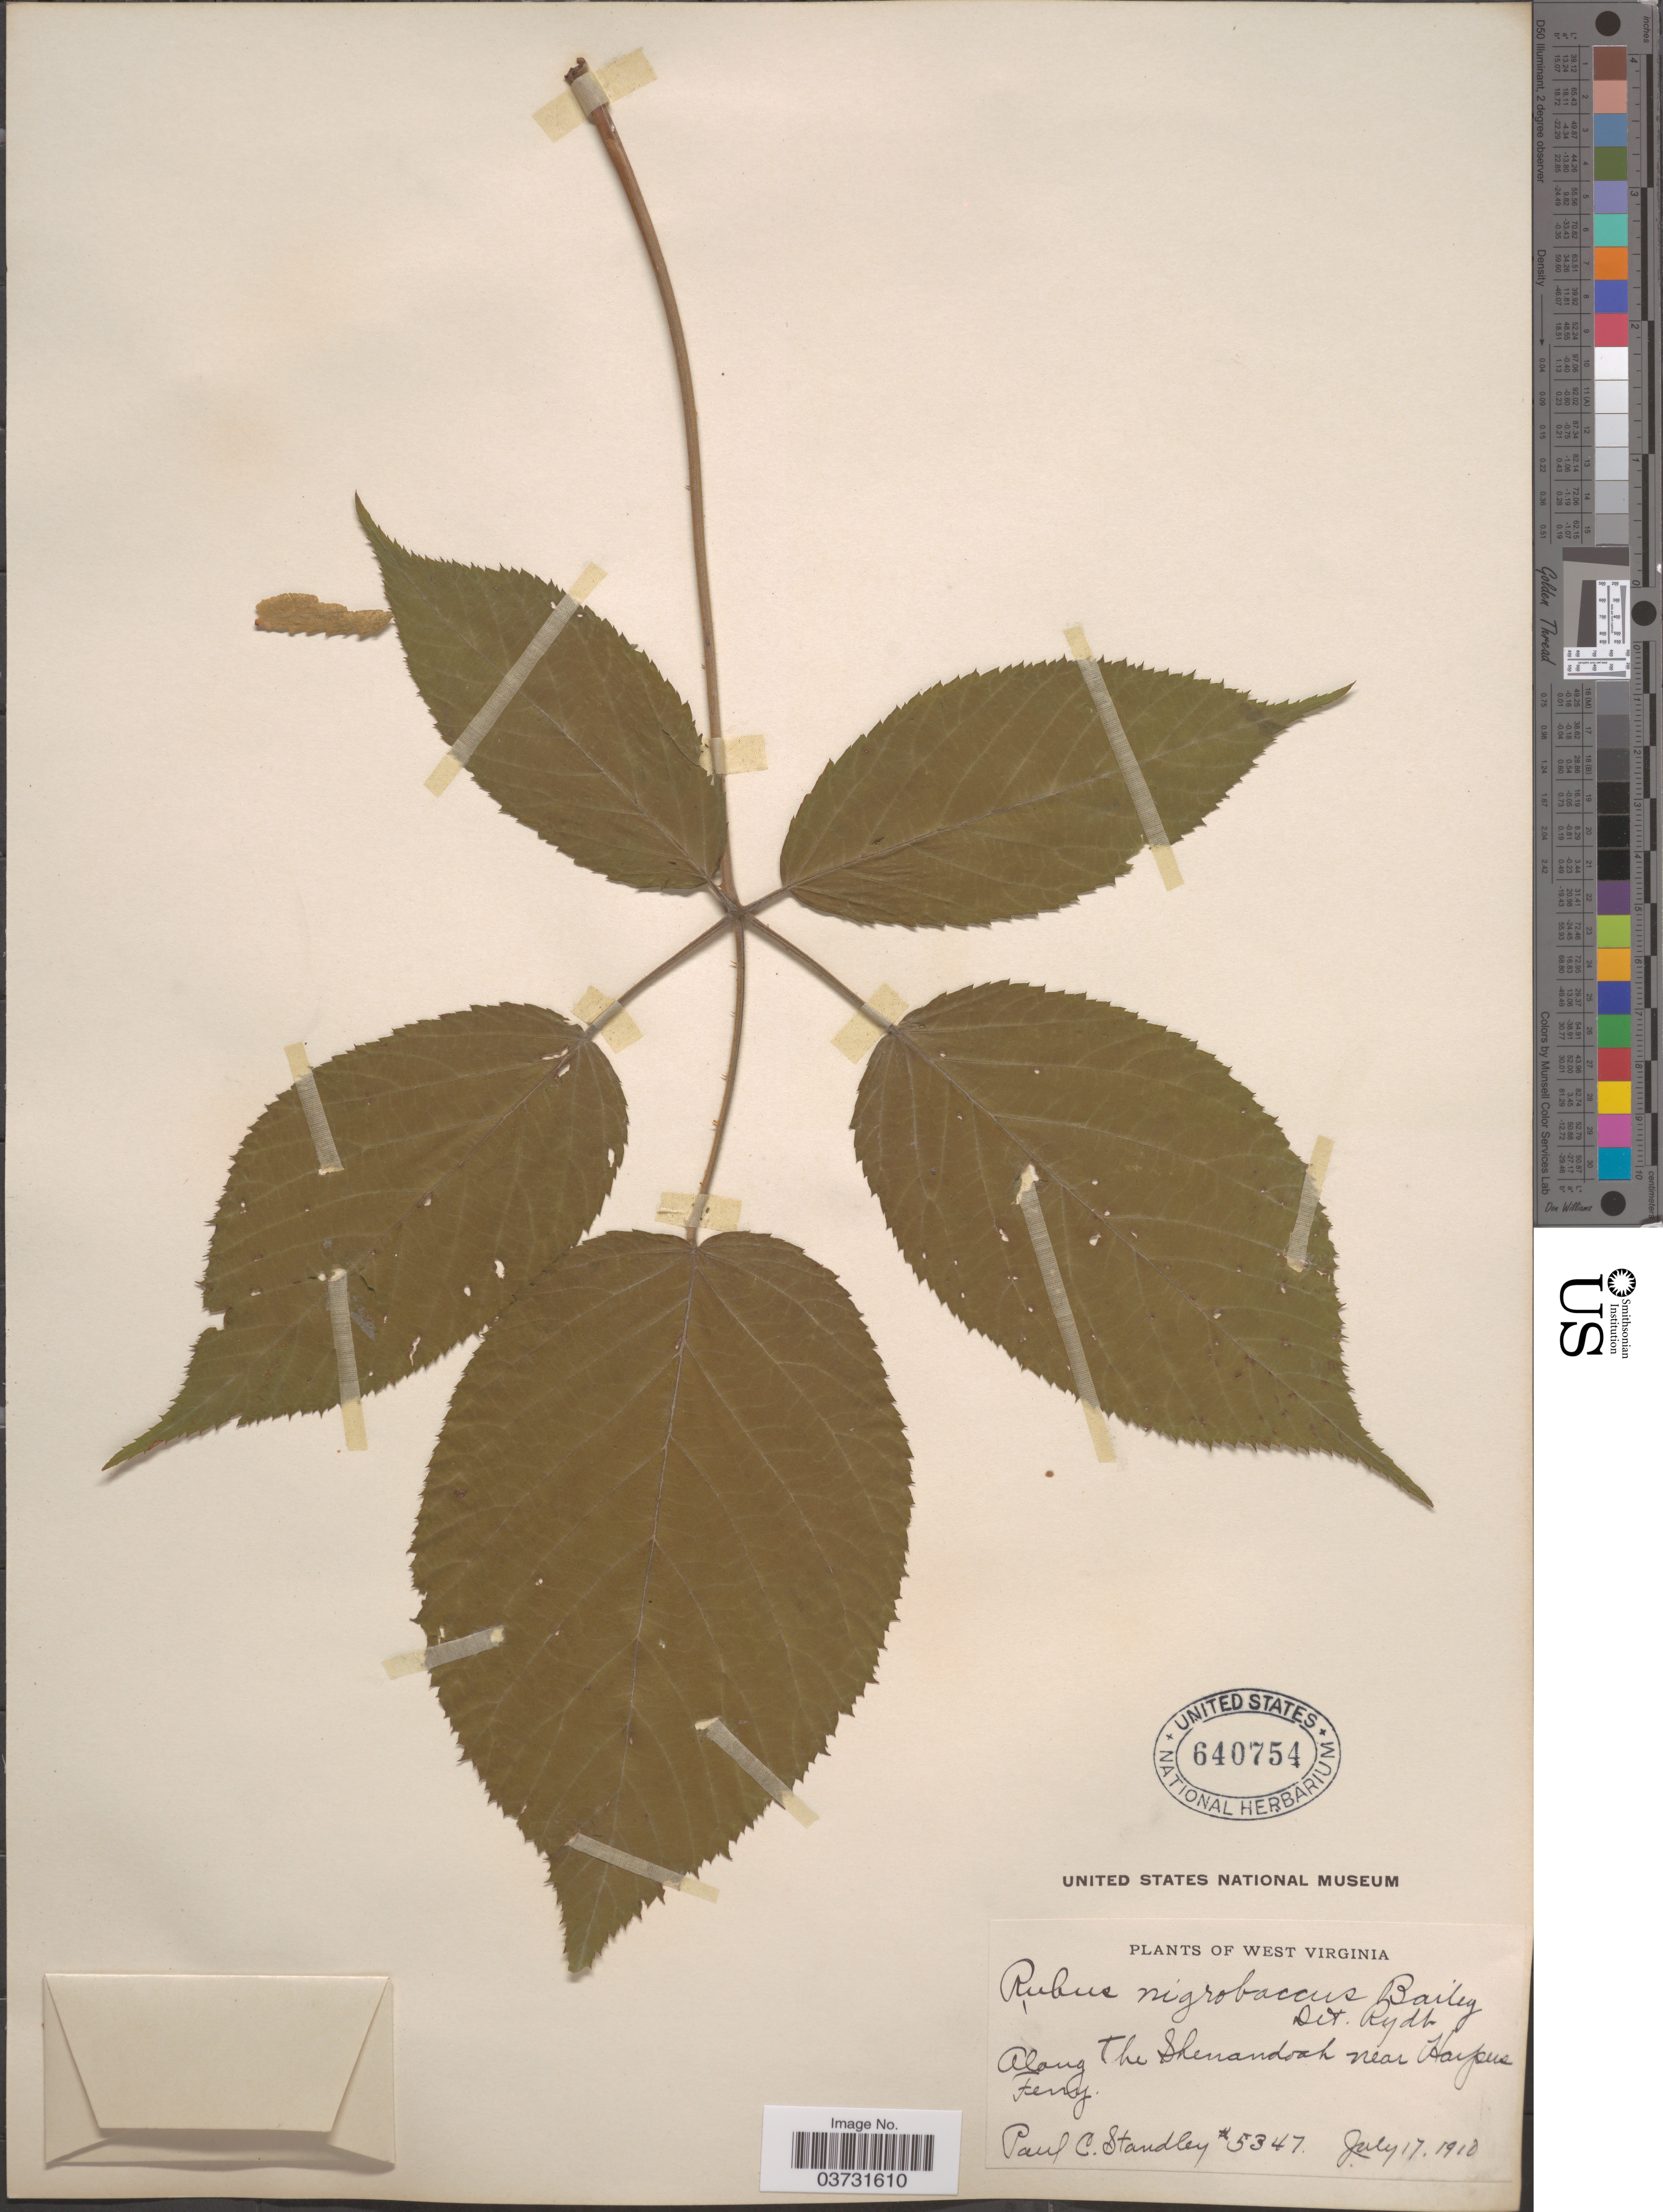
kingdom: Plantae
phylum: Tracheophyta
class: Magnoliopsida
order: Rosales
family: Rosaceae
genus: Rubus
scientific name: Rubus nigrobaccus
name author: L.H. Bailey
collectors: P. C. Standley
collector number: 5347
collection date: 1910-07-17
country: United States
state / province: West Virginia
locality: Along The Shenandoah near Harpers Ferry.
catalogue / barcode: US 640754